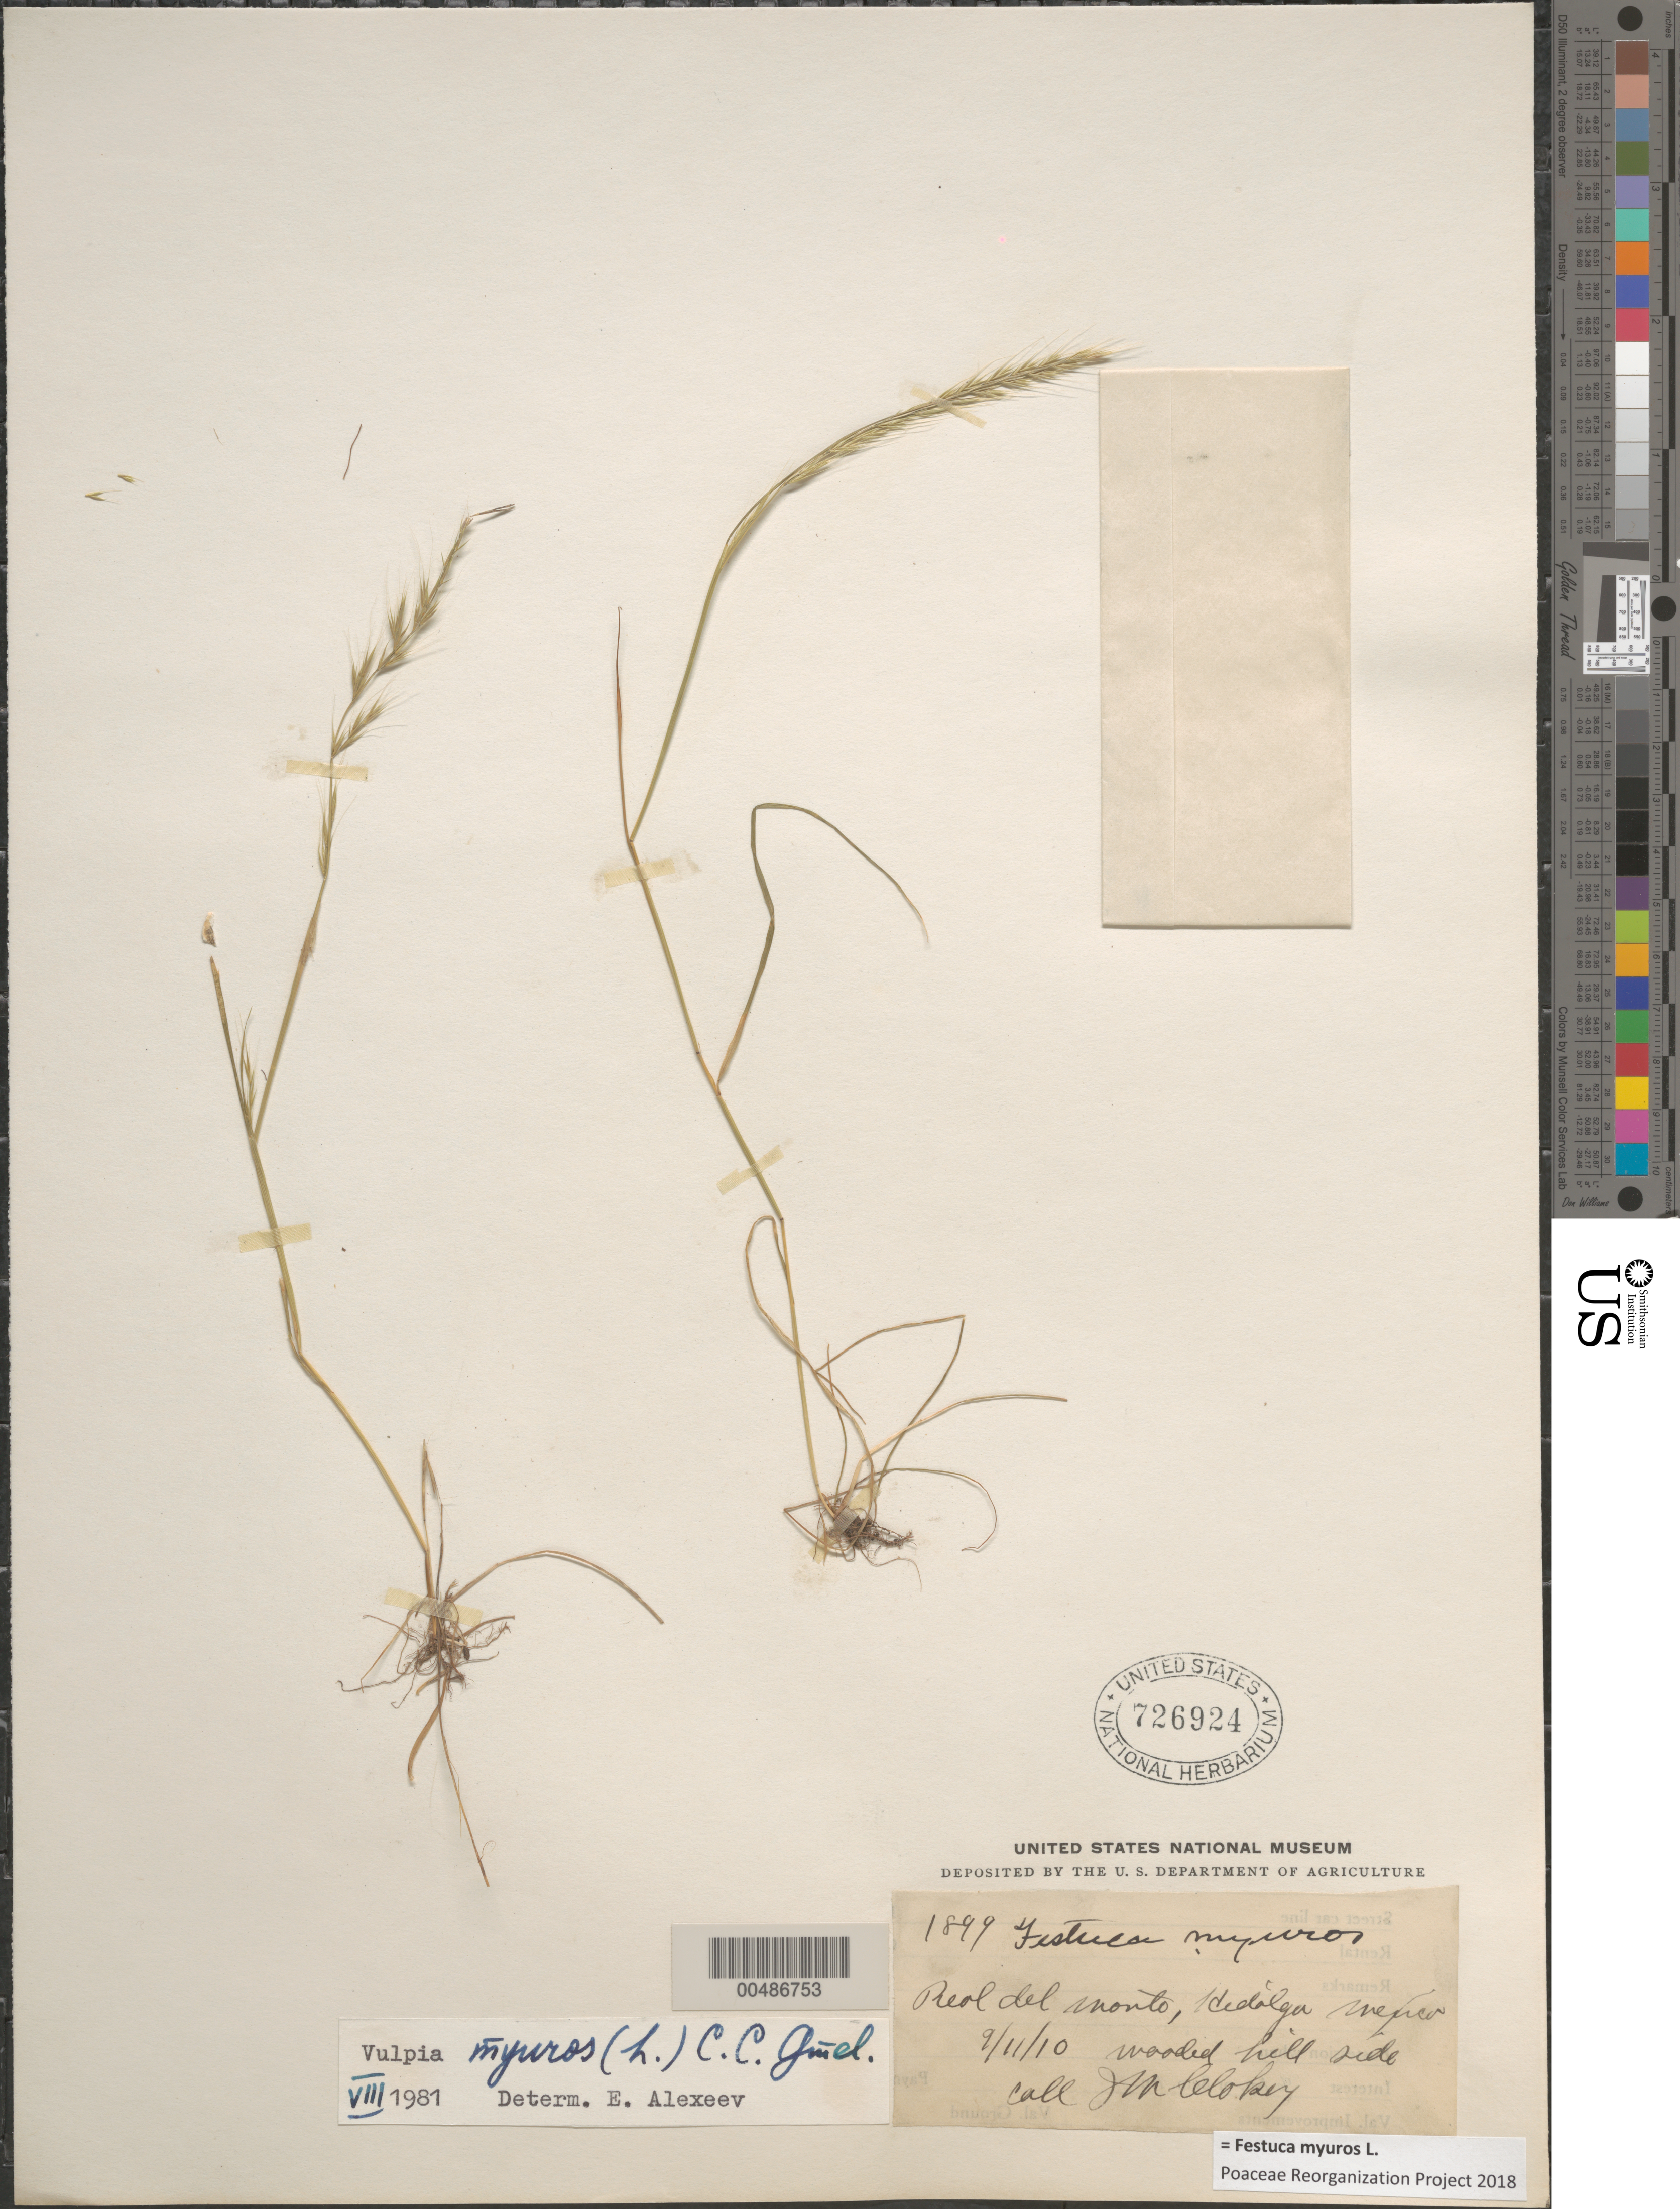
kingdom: Plantae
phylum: Tracheophyta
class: Liliopsida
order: Poales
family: Poaceae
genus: Festuca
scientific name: Festuca myuros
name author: L.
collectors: J. Clokey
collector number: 1899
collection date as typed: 11 Sep 1910 or 9 Nov 1910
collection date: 1910-09-11 or 1910-11-09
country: Mexico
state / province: Hidalgo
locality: Real del Monto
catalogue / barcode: US 726924